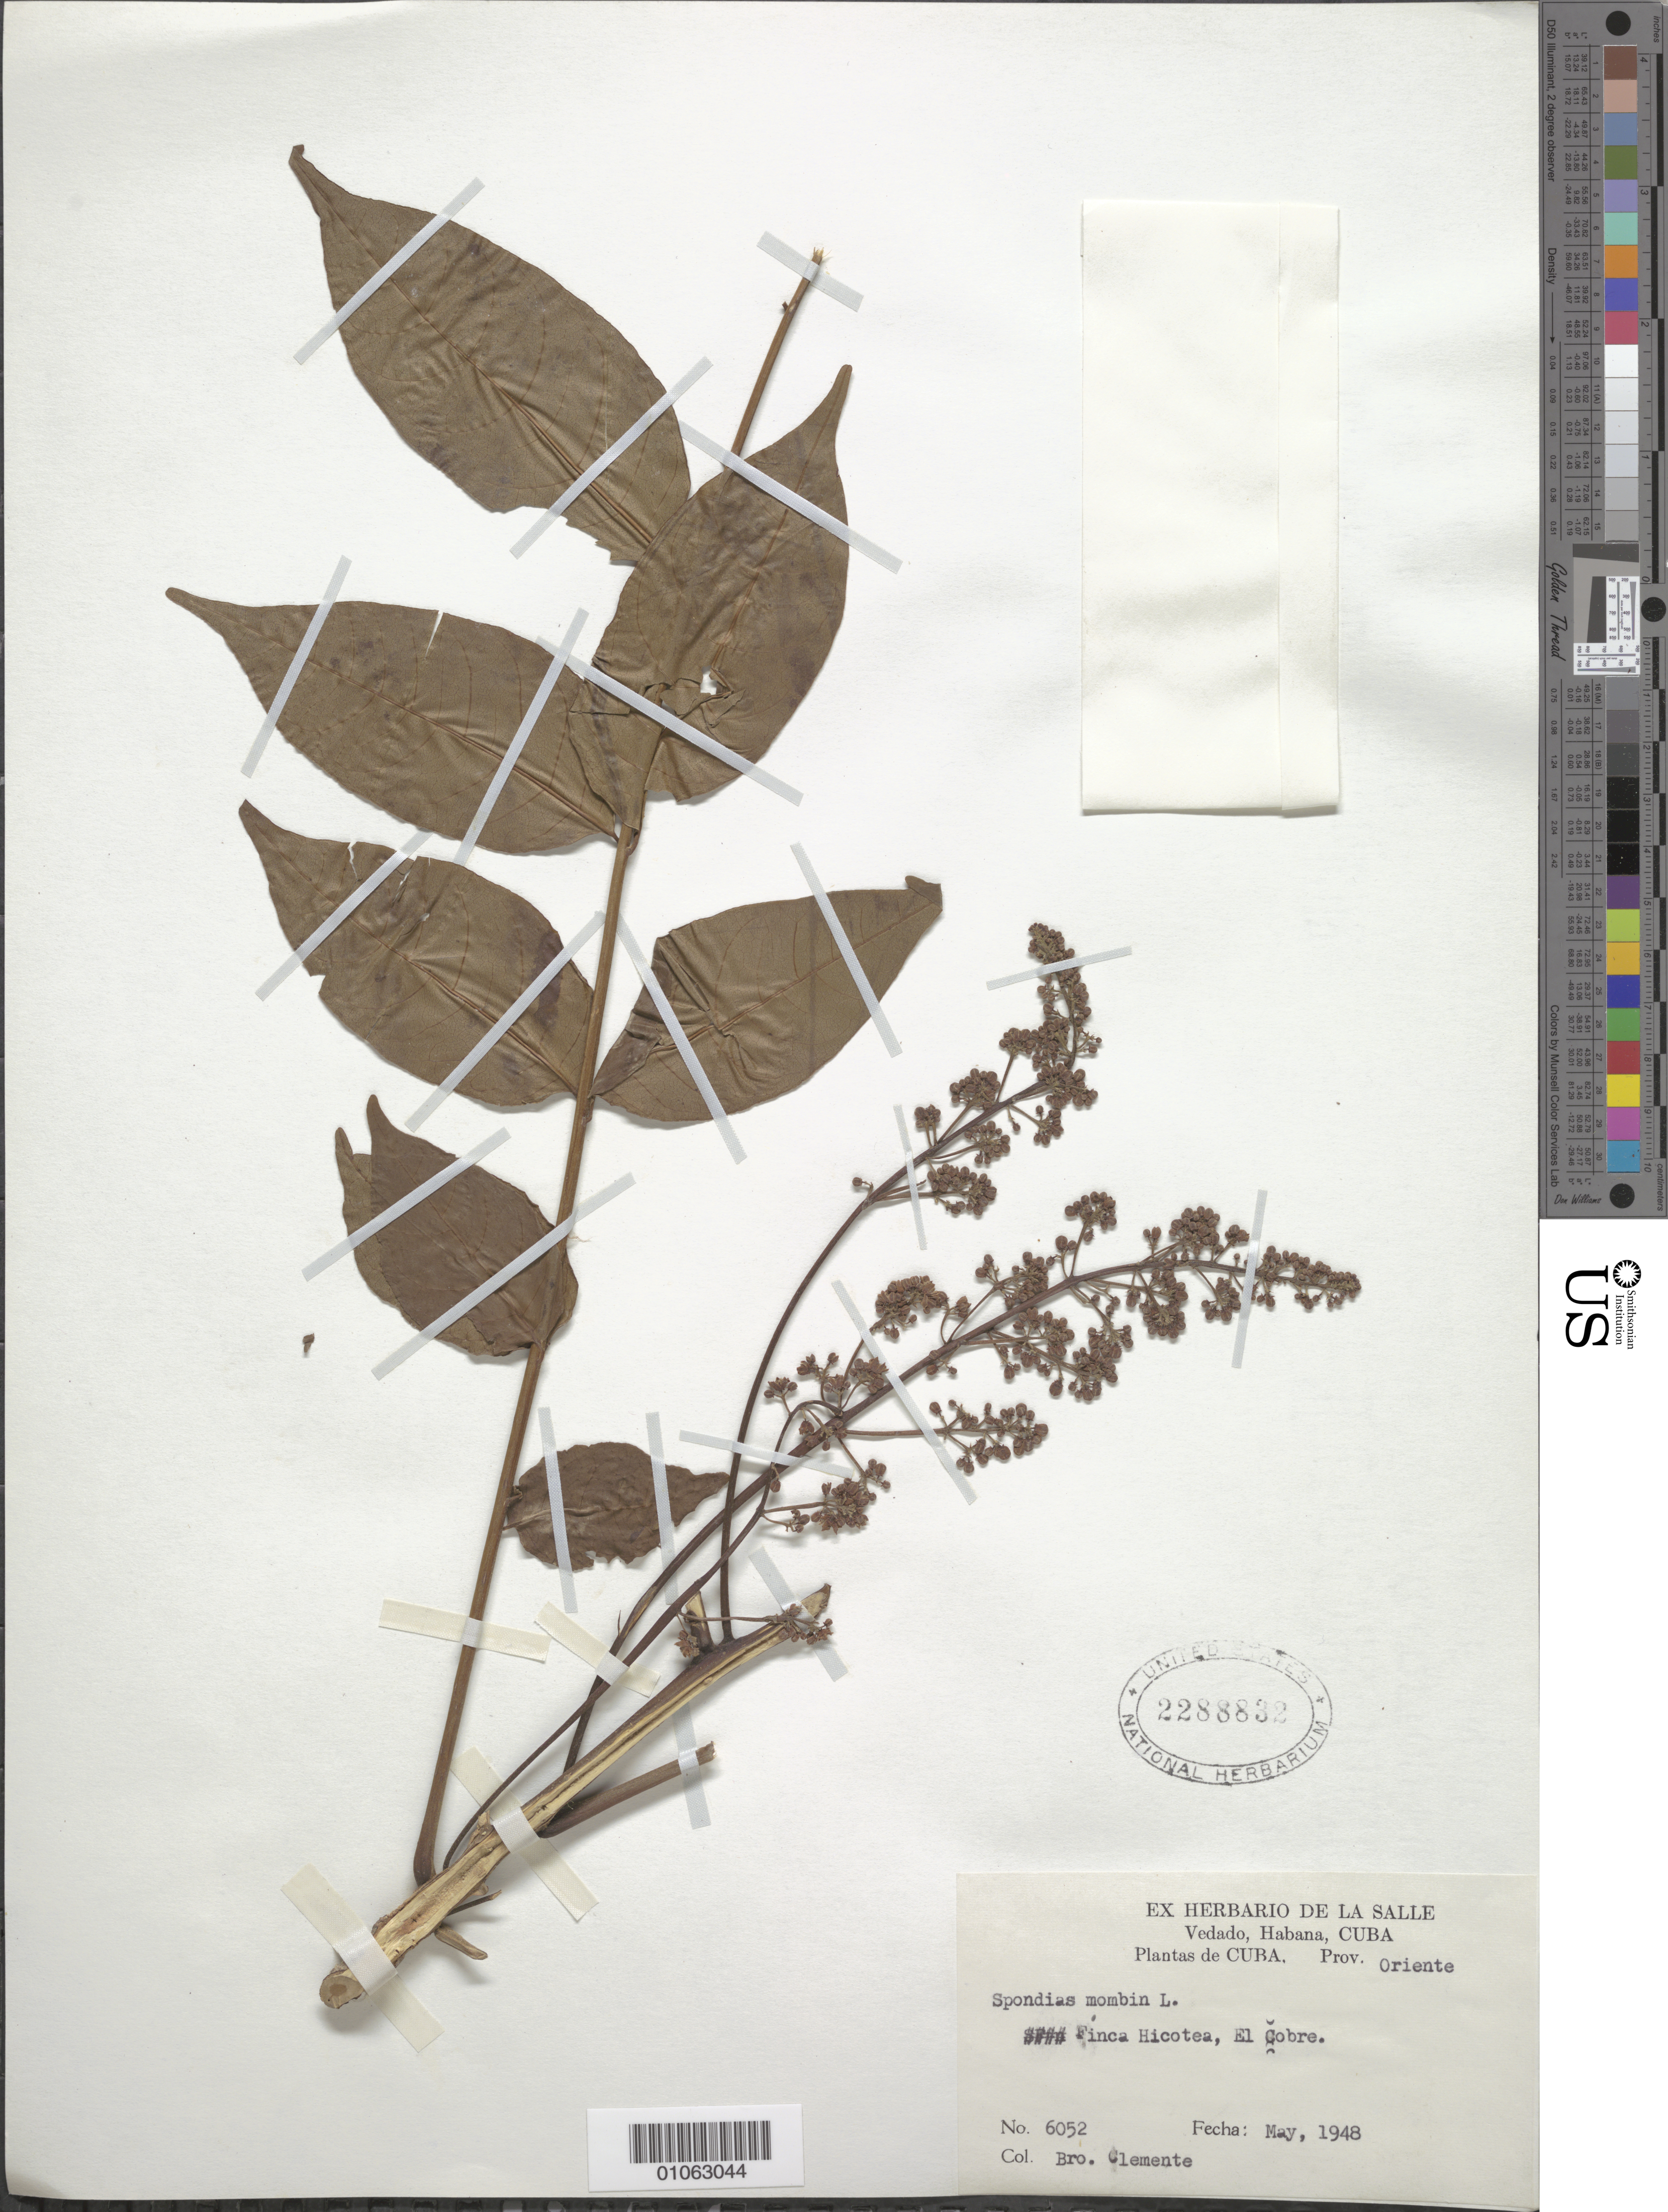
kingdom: Plantae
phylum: Tracheophyta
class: Magnoliopsida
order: Sapindales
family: Anacardiaceae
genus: Spondias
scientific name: Spondias mombin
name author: L.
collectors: Bro. Clemente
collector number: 6052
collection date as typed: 01 May 1948 to 31 May 1948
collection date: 1948-05-01/1948-05-31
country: Cuba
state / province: Oriente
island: Cuba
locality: Finca Hicotea, El Cobre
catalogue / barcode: US 2288832